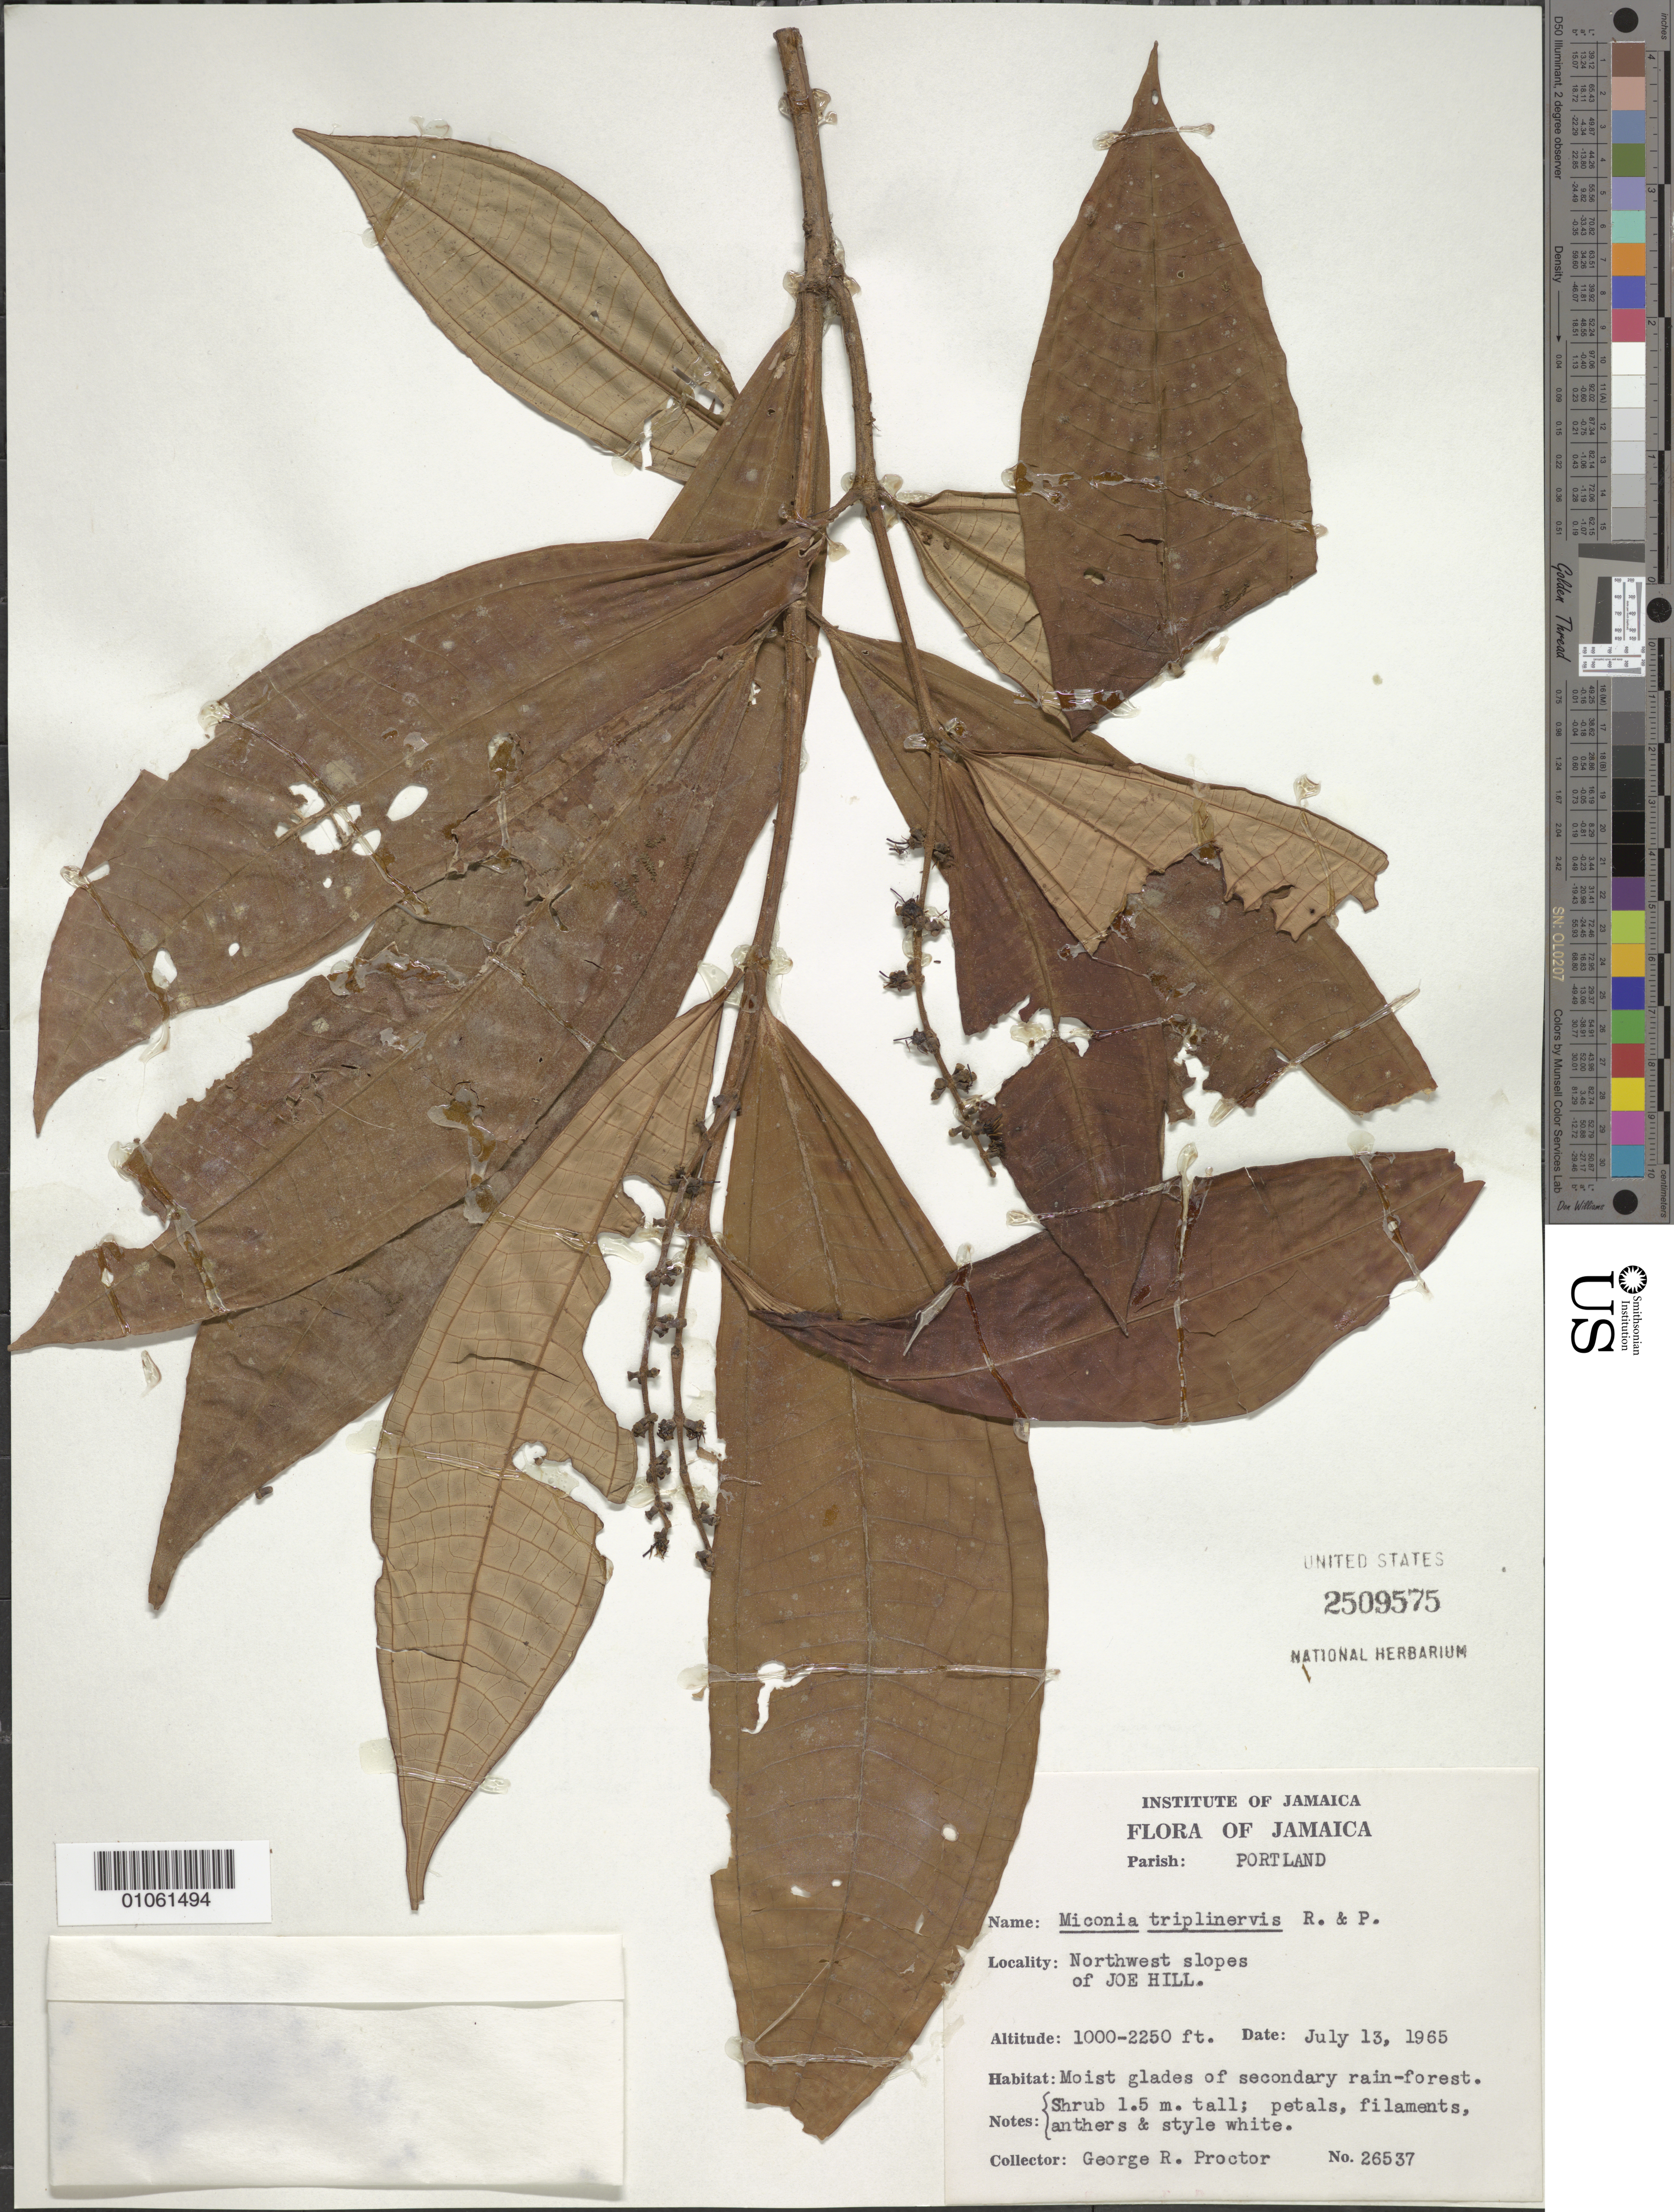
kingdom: Plantae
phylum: Tracheophyta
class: Magnoliopsida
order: Myrtales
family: Melastomataceae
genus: Miconia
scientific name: Miconia triplinervis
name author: Ruiz & Pav.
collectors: G. R. Proctor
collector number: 26537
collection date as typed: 13 Jul 1965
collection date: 1965-07-13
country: Jamaica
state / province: Portland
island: Jamaica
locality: Joe Hill, NW slopes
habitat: Moist glades of secondary rainforest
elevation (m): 305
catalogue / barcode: US 2509575